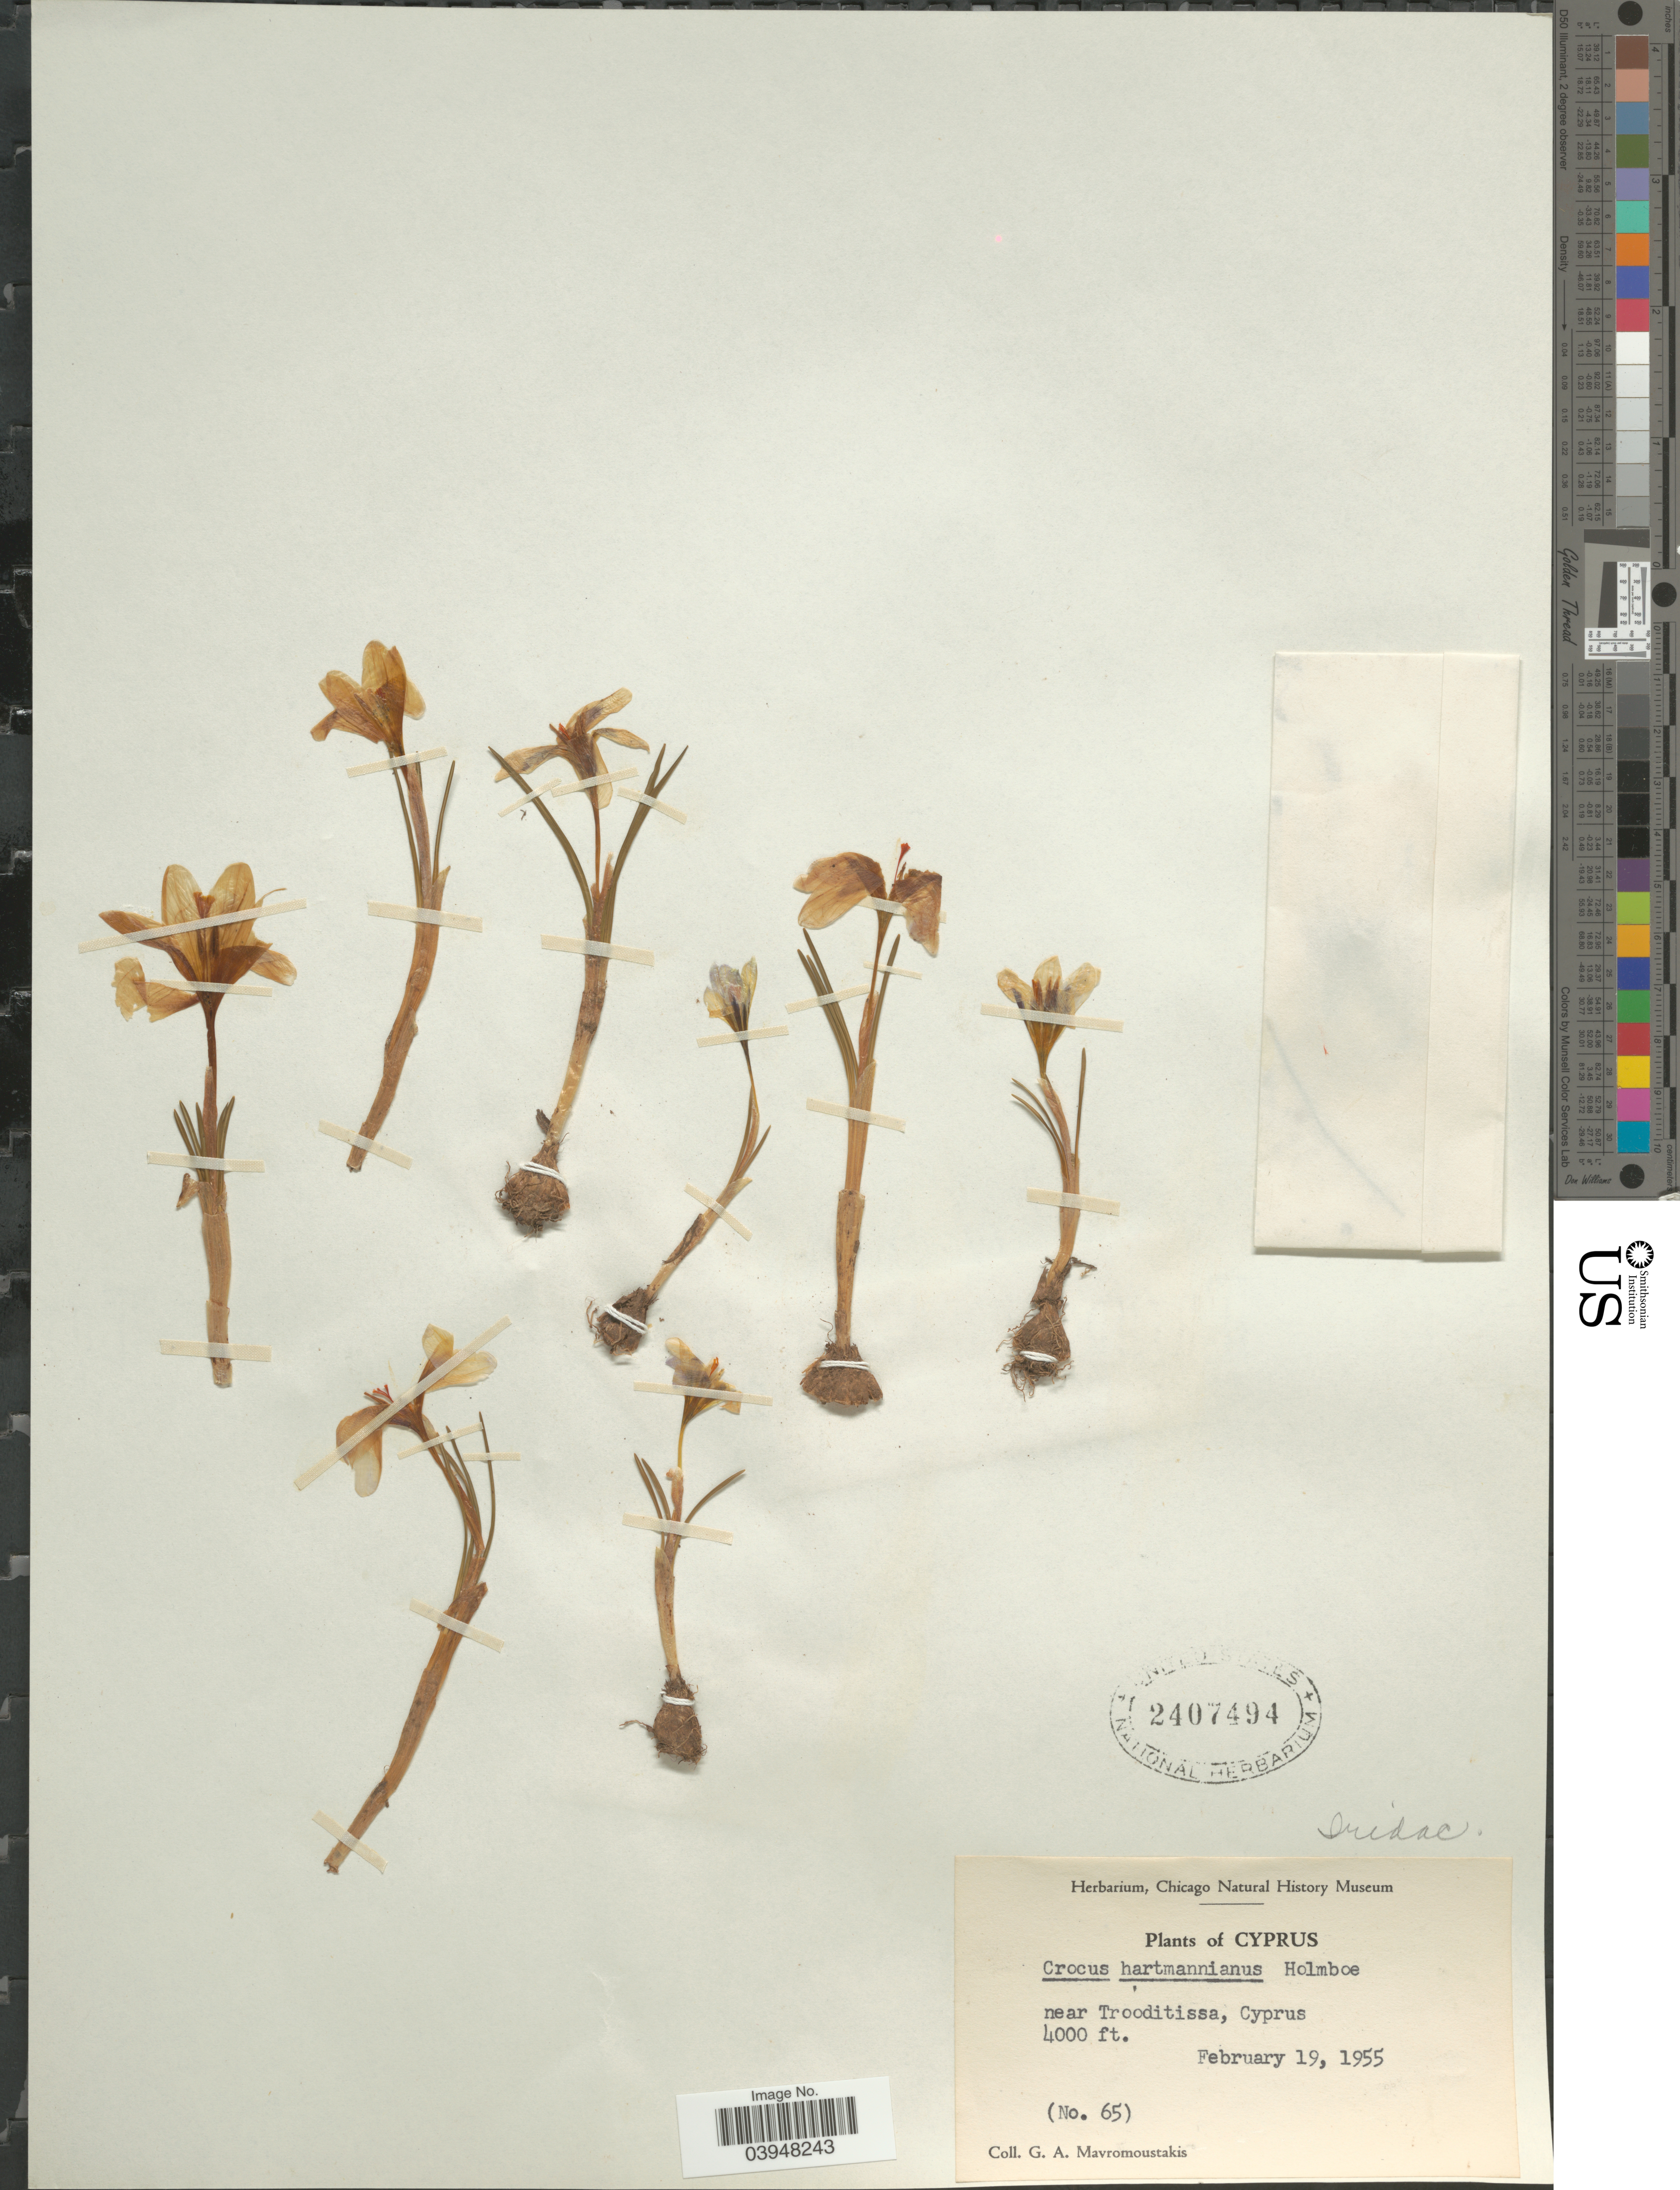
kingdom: Plantae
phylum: Tracheophyta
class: Liliopsida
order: Asparagales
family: Iridaceae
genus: Crocus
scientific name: Crocus hartmannianus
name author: Holmboe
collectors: G. Mavromoustakis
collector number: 65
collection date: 1955-02-19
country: Cyprus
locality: Near Trooditissa.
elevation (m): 1219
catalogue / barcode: US 2407494